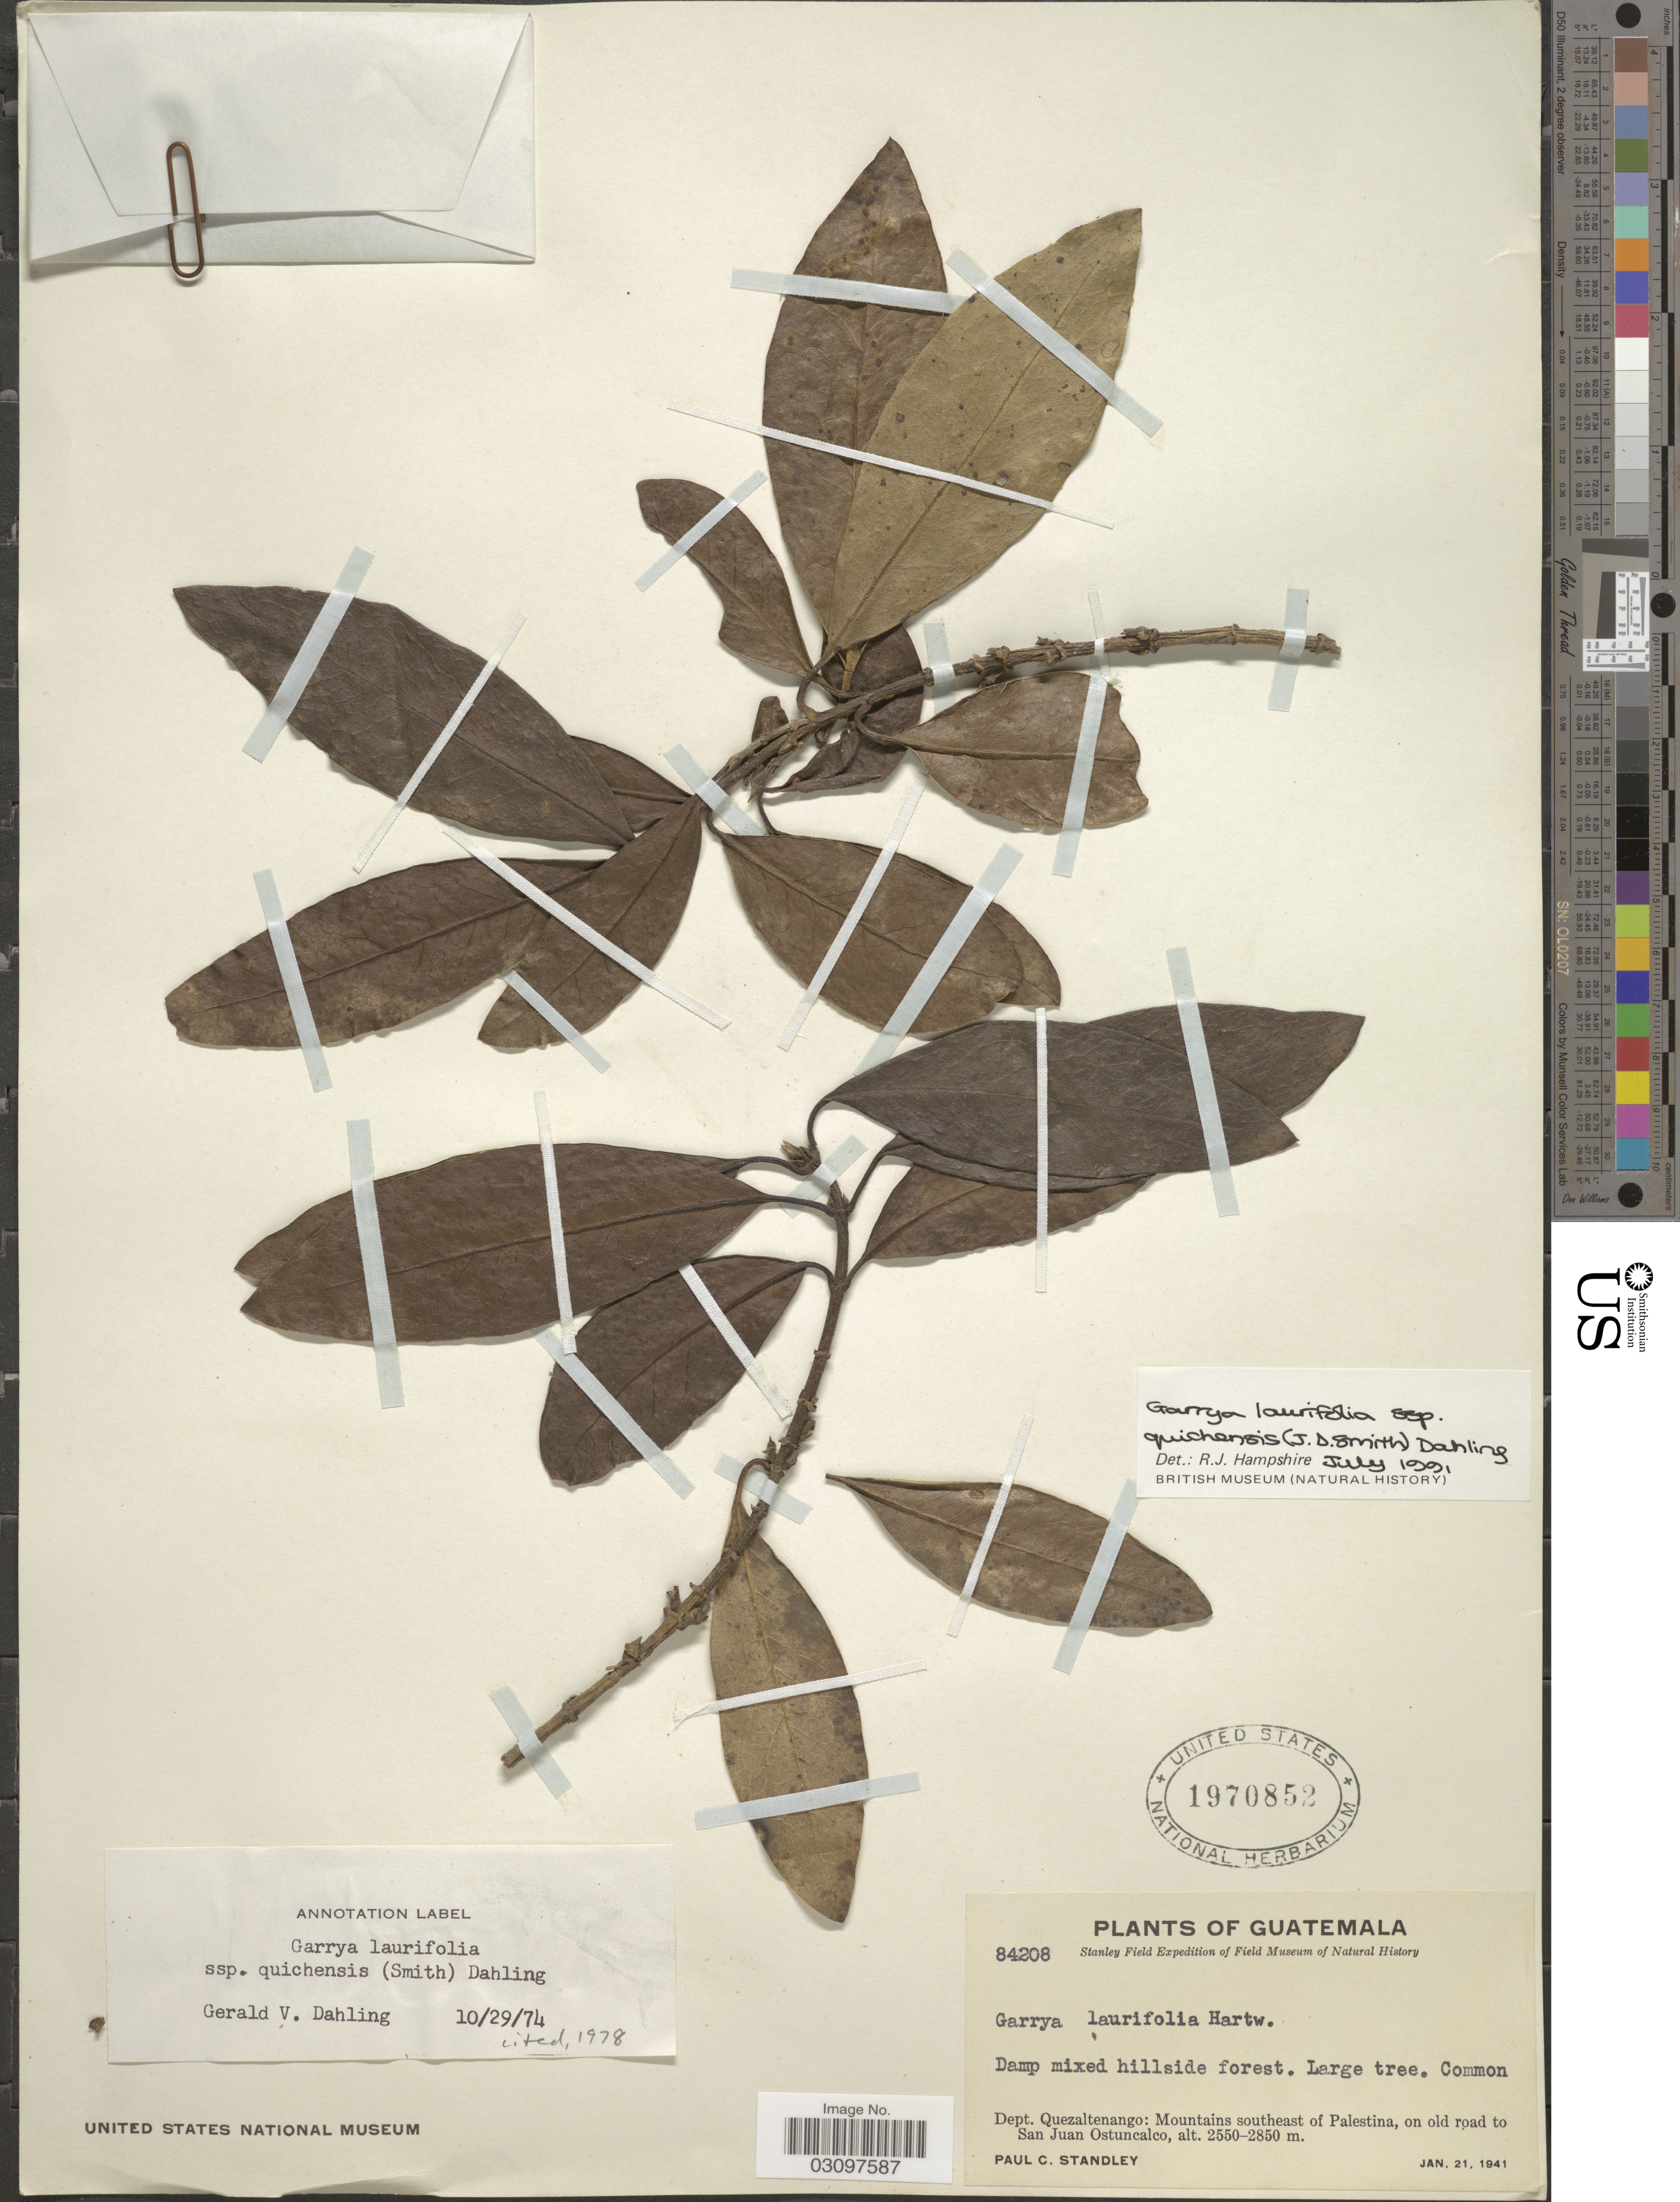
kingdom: Plantae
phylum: Tracheophyta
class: Magnoliopsida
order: Garryales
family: Garryaceae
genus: Garrya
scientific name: Garrya laurifolia subsp. quichensis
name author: (Donn. Sm.) Dahling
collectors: P. C. Standley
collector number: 84208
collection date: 1941-01-21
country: Guatemala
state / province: Quetzaltenango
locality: Dept. Quezaltenango: Mountains southeast of Palestina, on old road to San Juan Ostuncalco.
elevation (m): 2550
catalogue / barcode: US 1970852